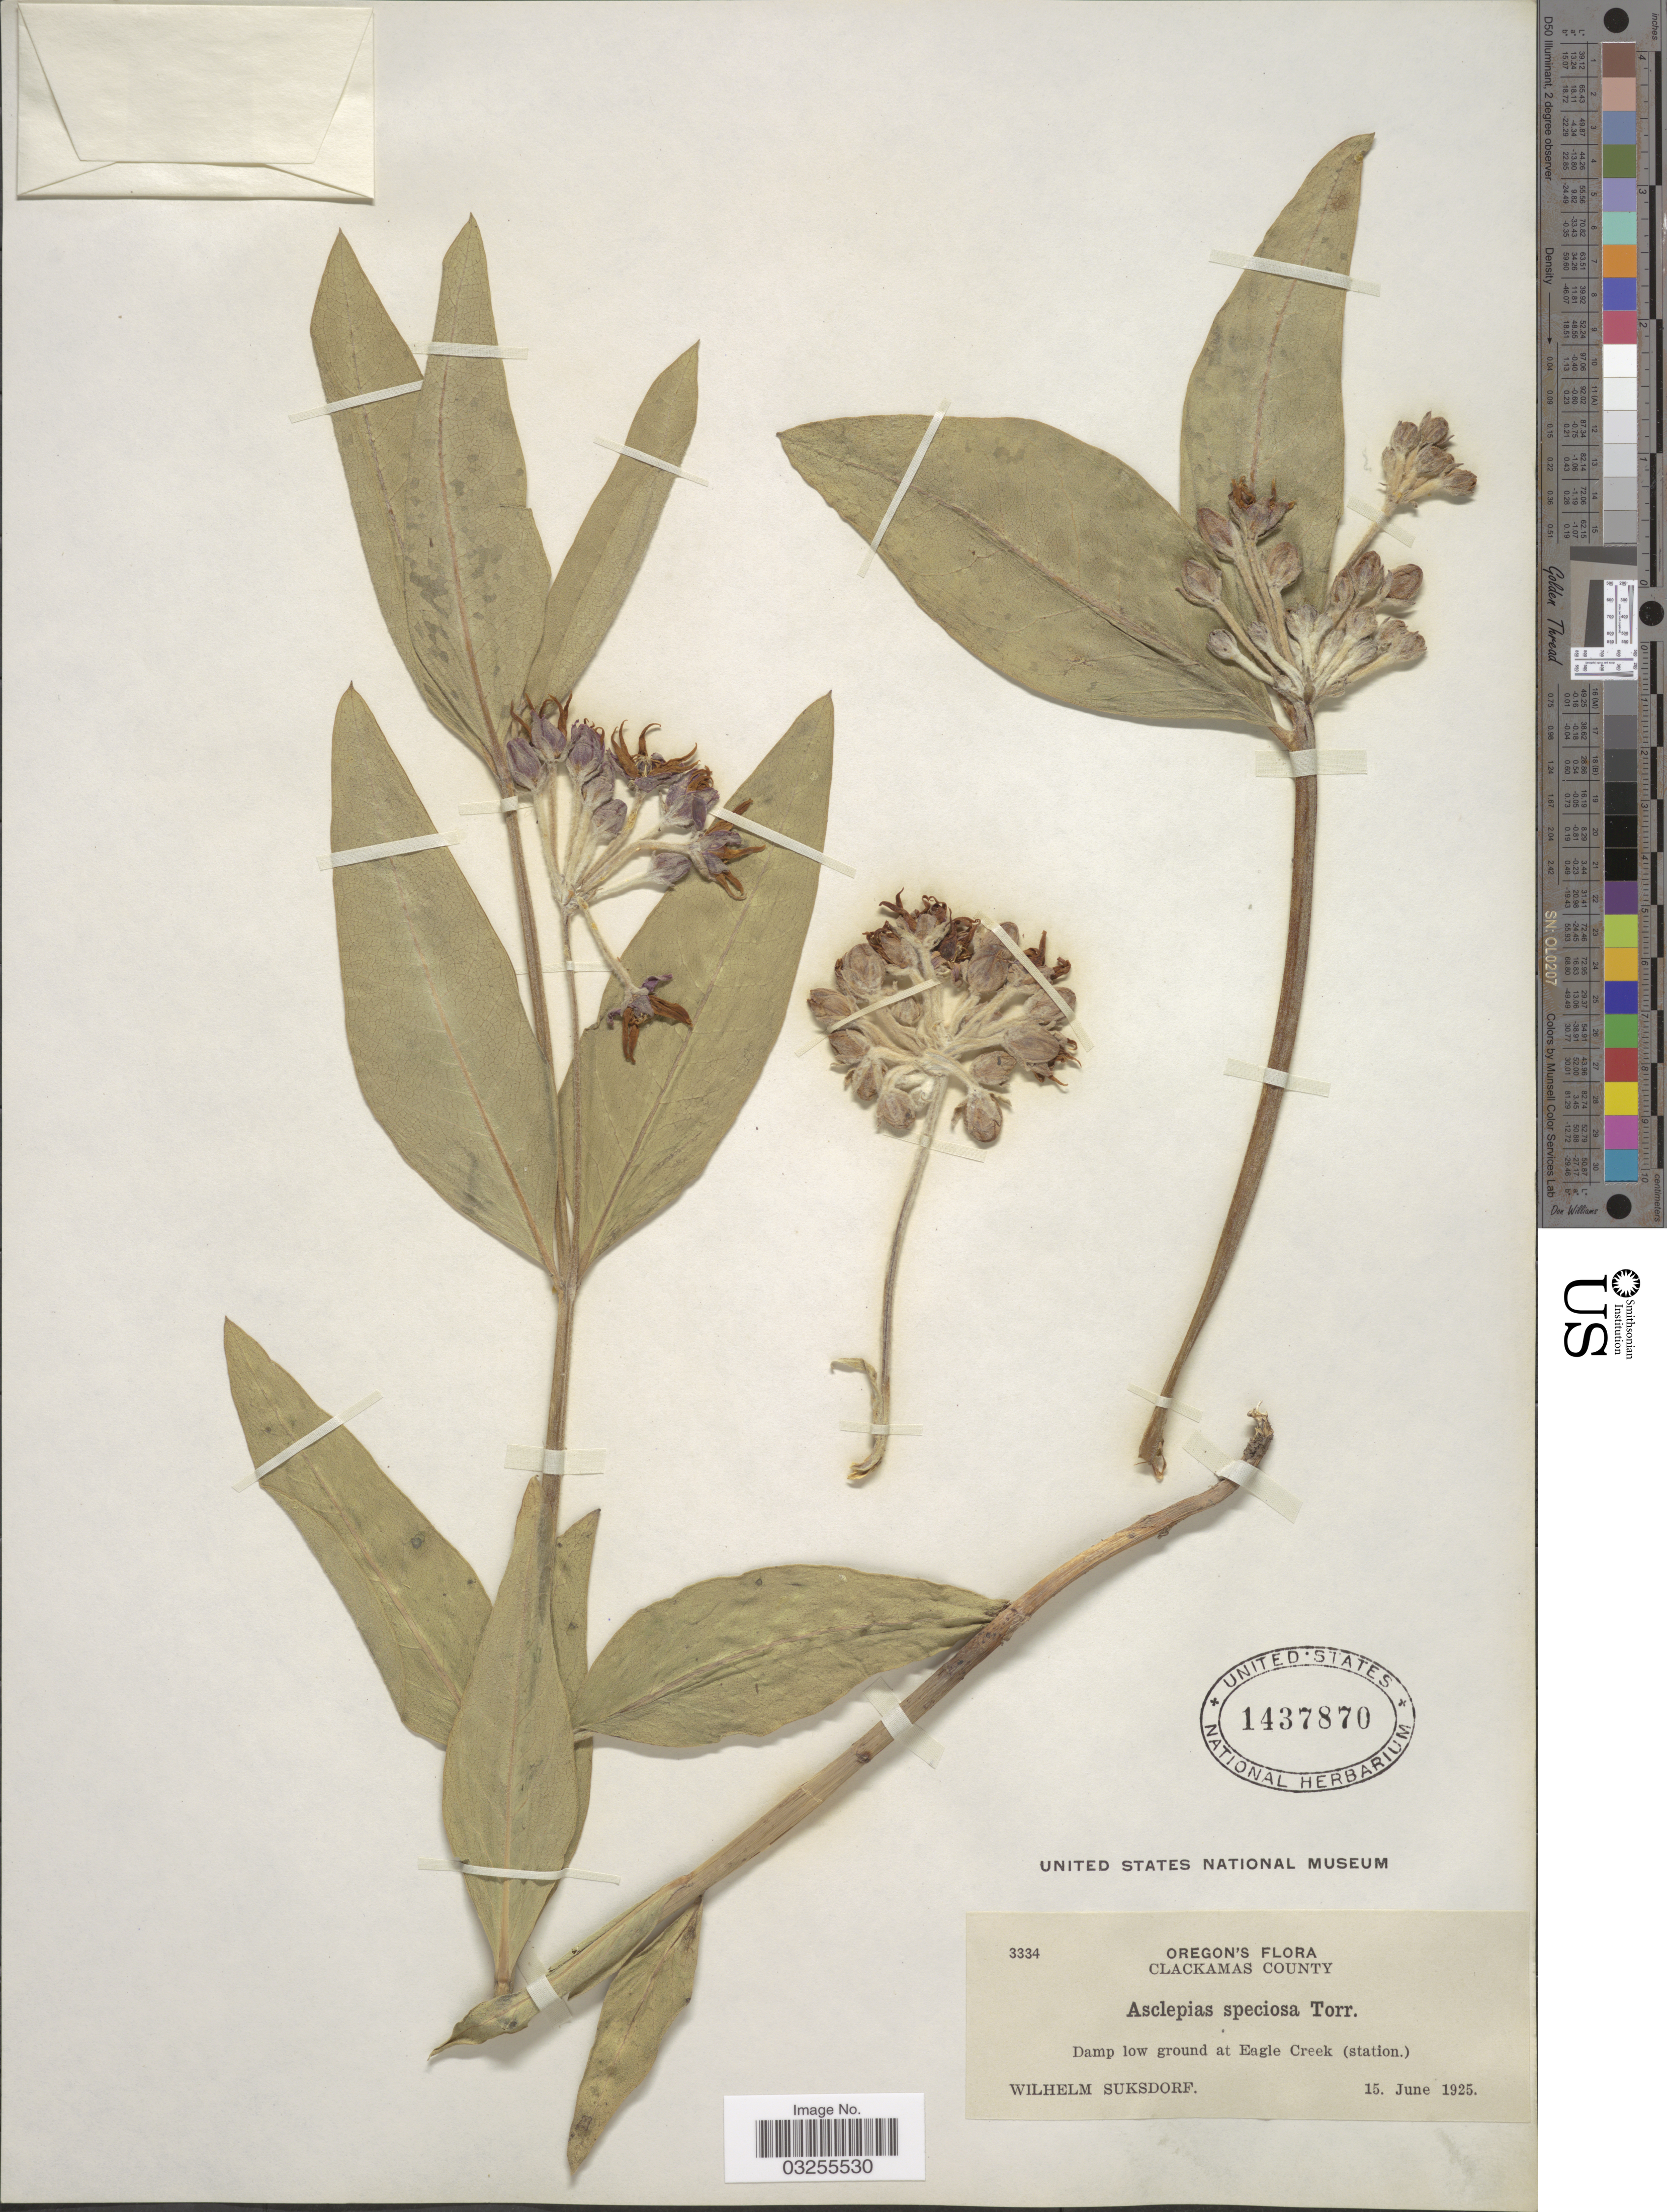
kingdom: Plantae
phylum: Tracheophyta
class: Magnoliopsida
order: Gentianales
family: Apocynaceae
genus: Asclepias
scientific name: Asclepias speciosa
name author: Torr.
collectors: W. N. Suksdorf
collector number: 3334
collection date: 1925-06-15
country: United States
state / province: Oregon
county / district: Clackamas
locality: Clackamas County, Damp low ground at Eagle Creek (station.).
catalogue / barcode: US 1437870